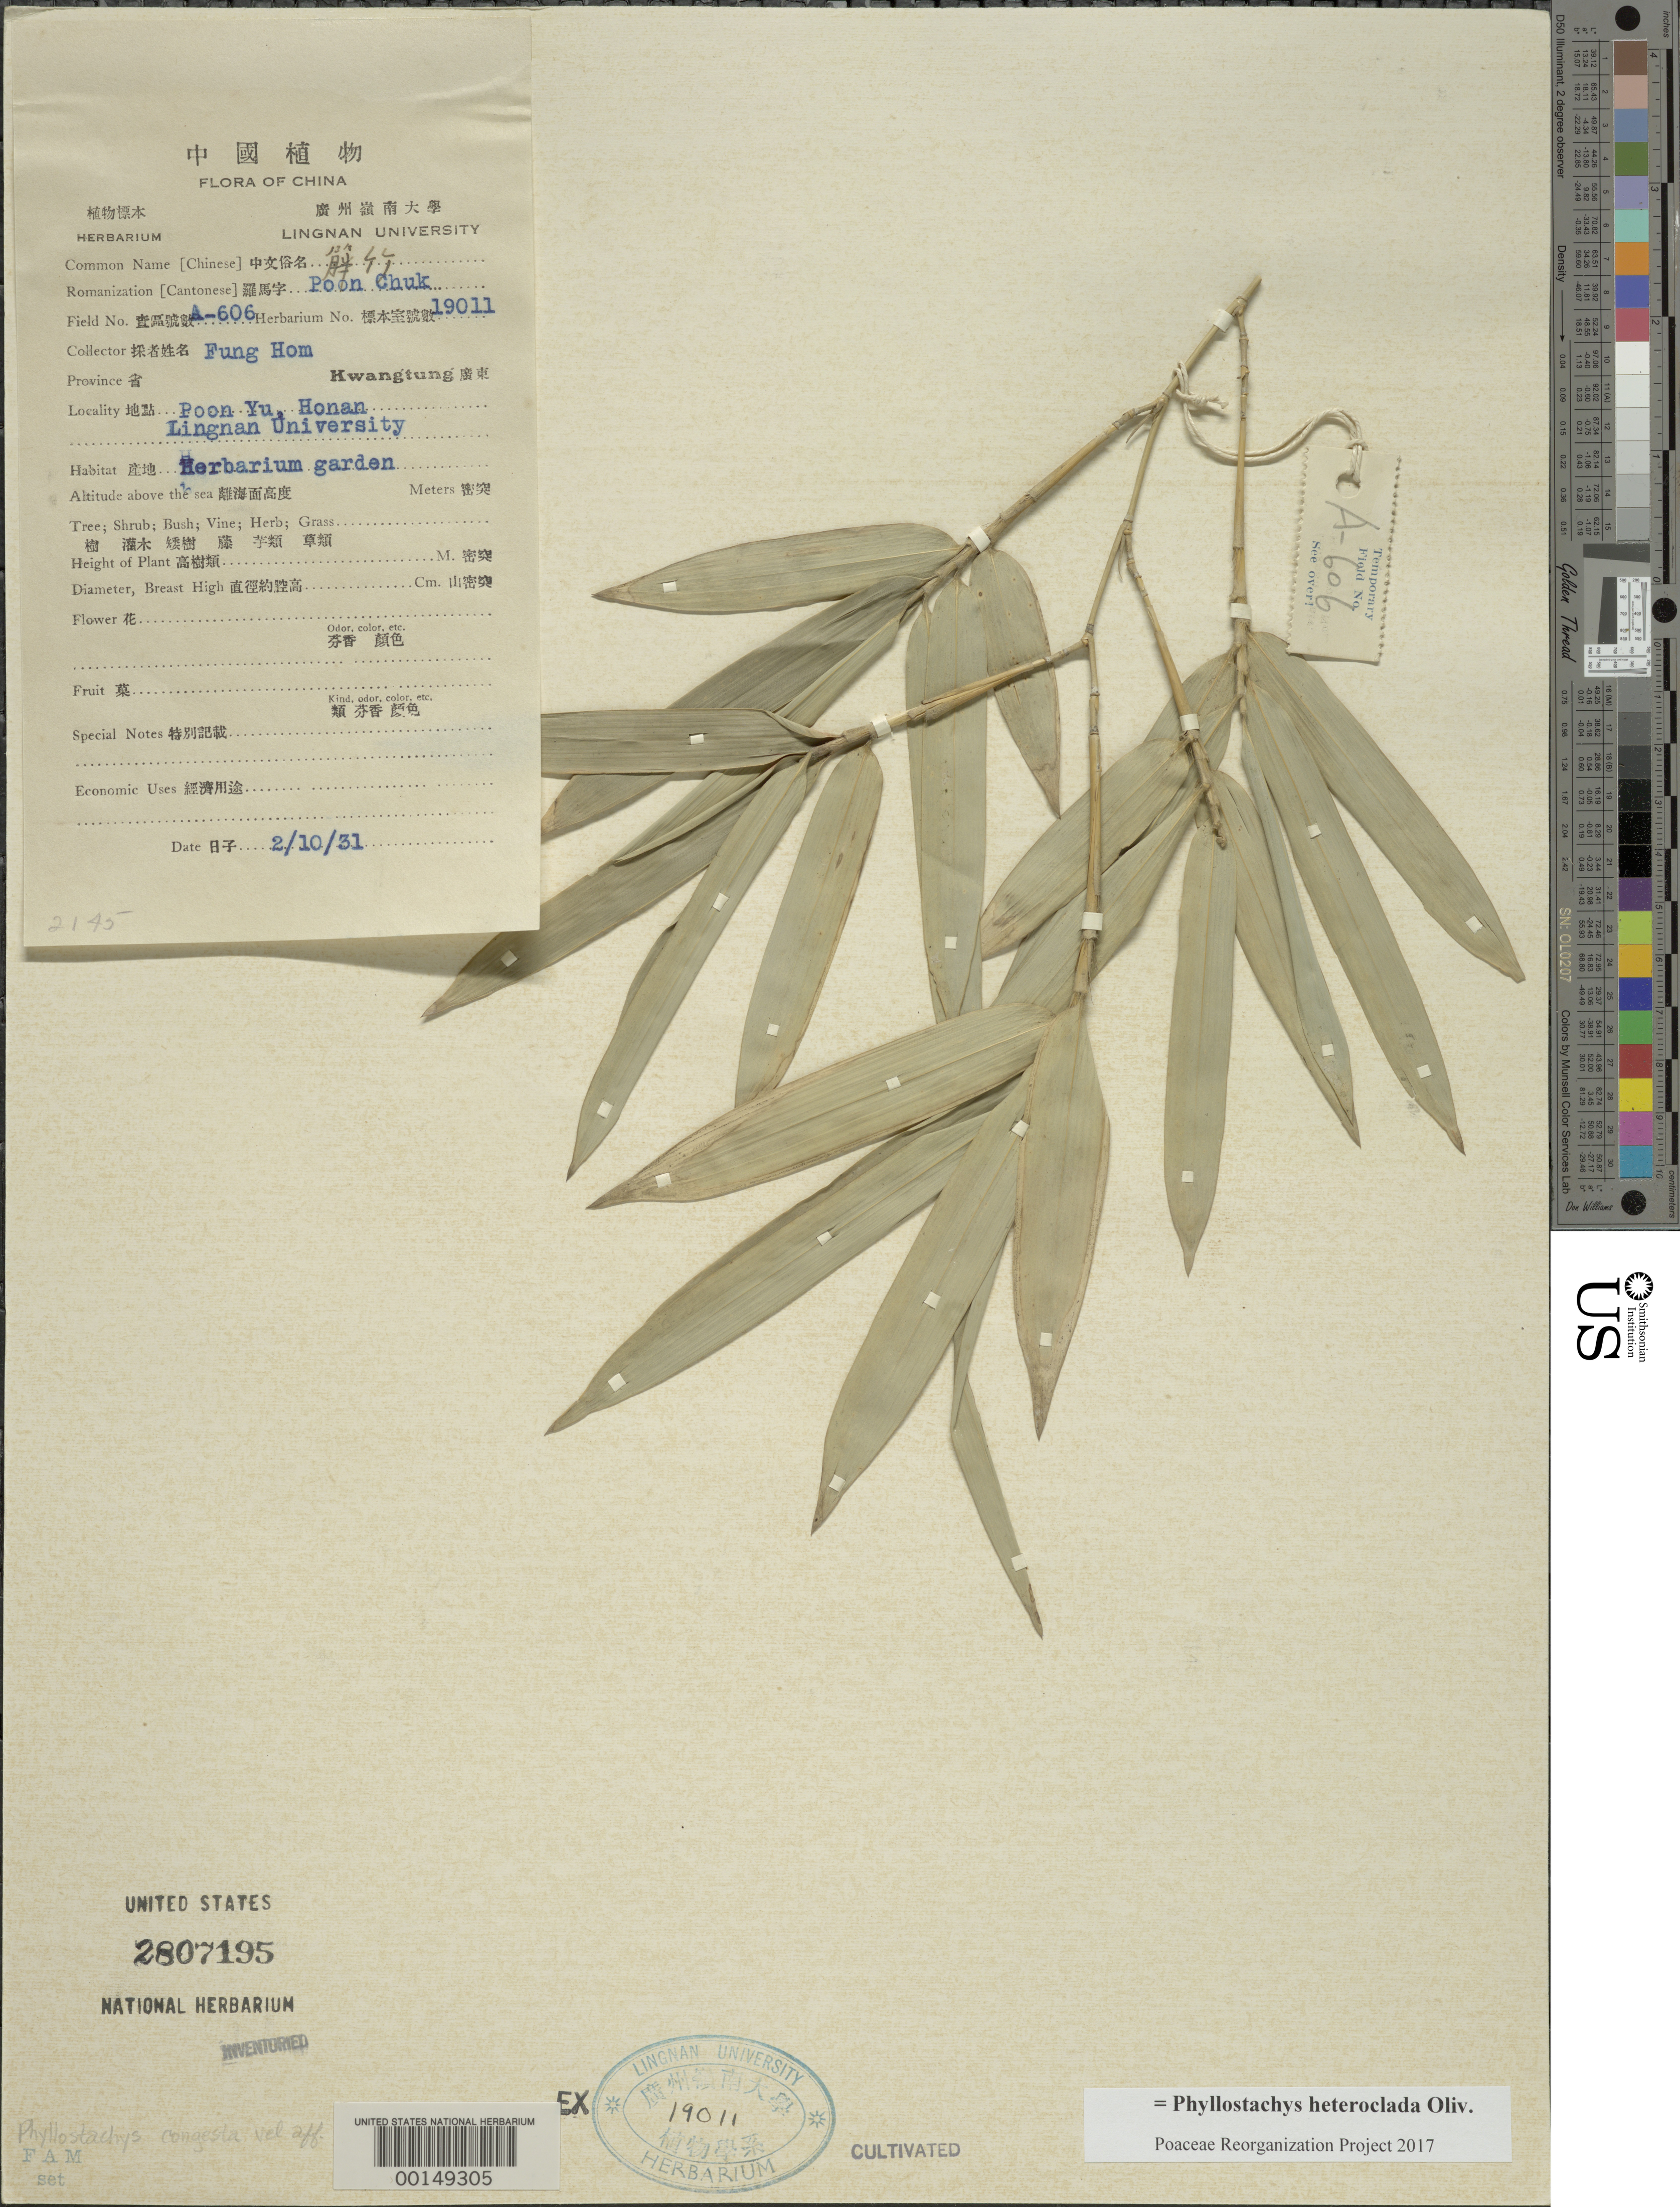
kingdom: Plantae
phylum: Tracheophyta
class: Liliopsida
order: Poales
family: Poaceae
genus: Phyllostachys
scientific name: Phyllostachys heteroclada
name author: Oliv.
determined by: Poaceae Reorganization Project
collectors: H. L. Fung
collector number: A-606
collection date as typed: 10 Feb 1931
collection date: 1931-02-10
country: China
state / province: Guangdong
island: Honan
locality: Honan, poon yu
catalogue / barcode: US 2807195